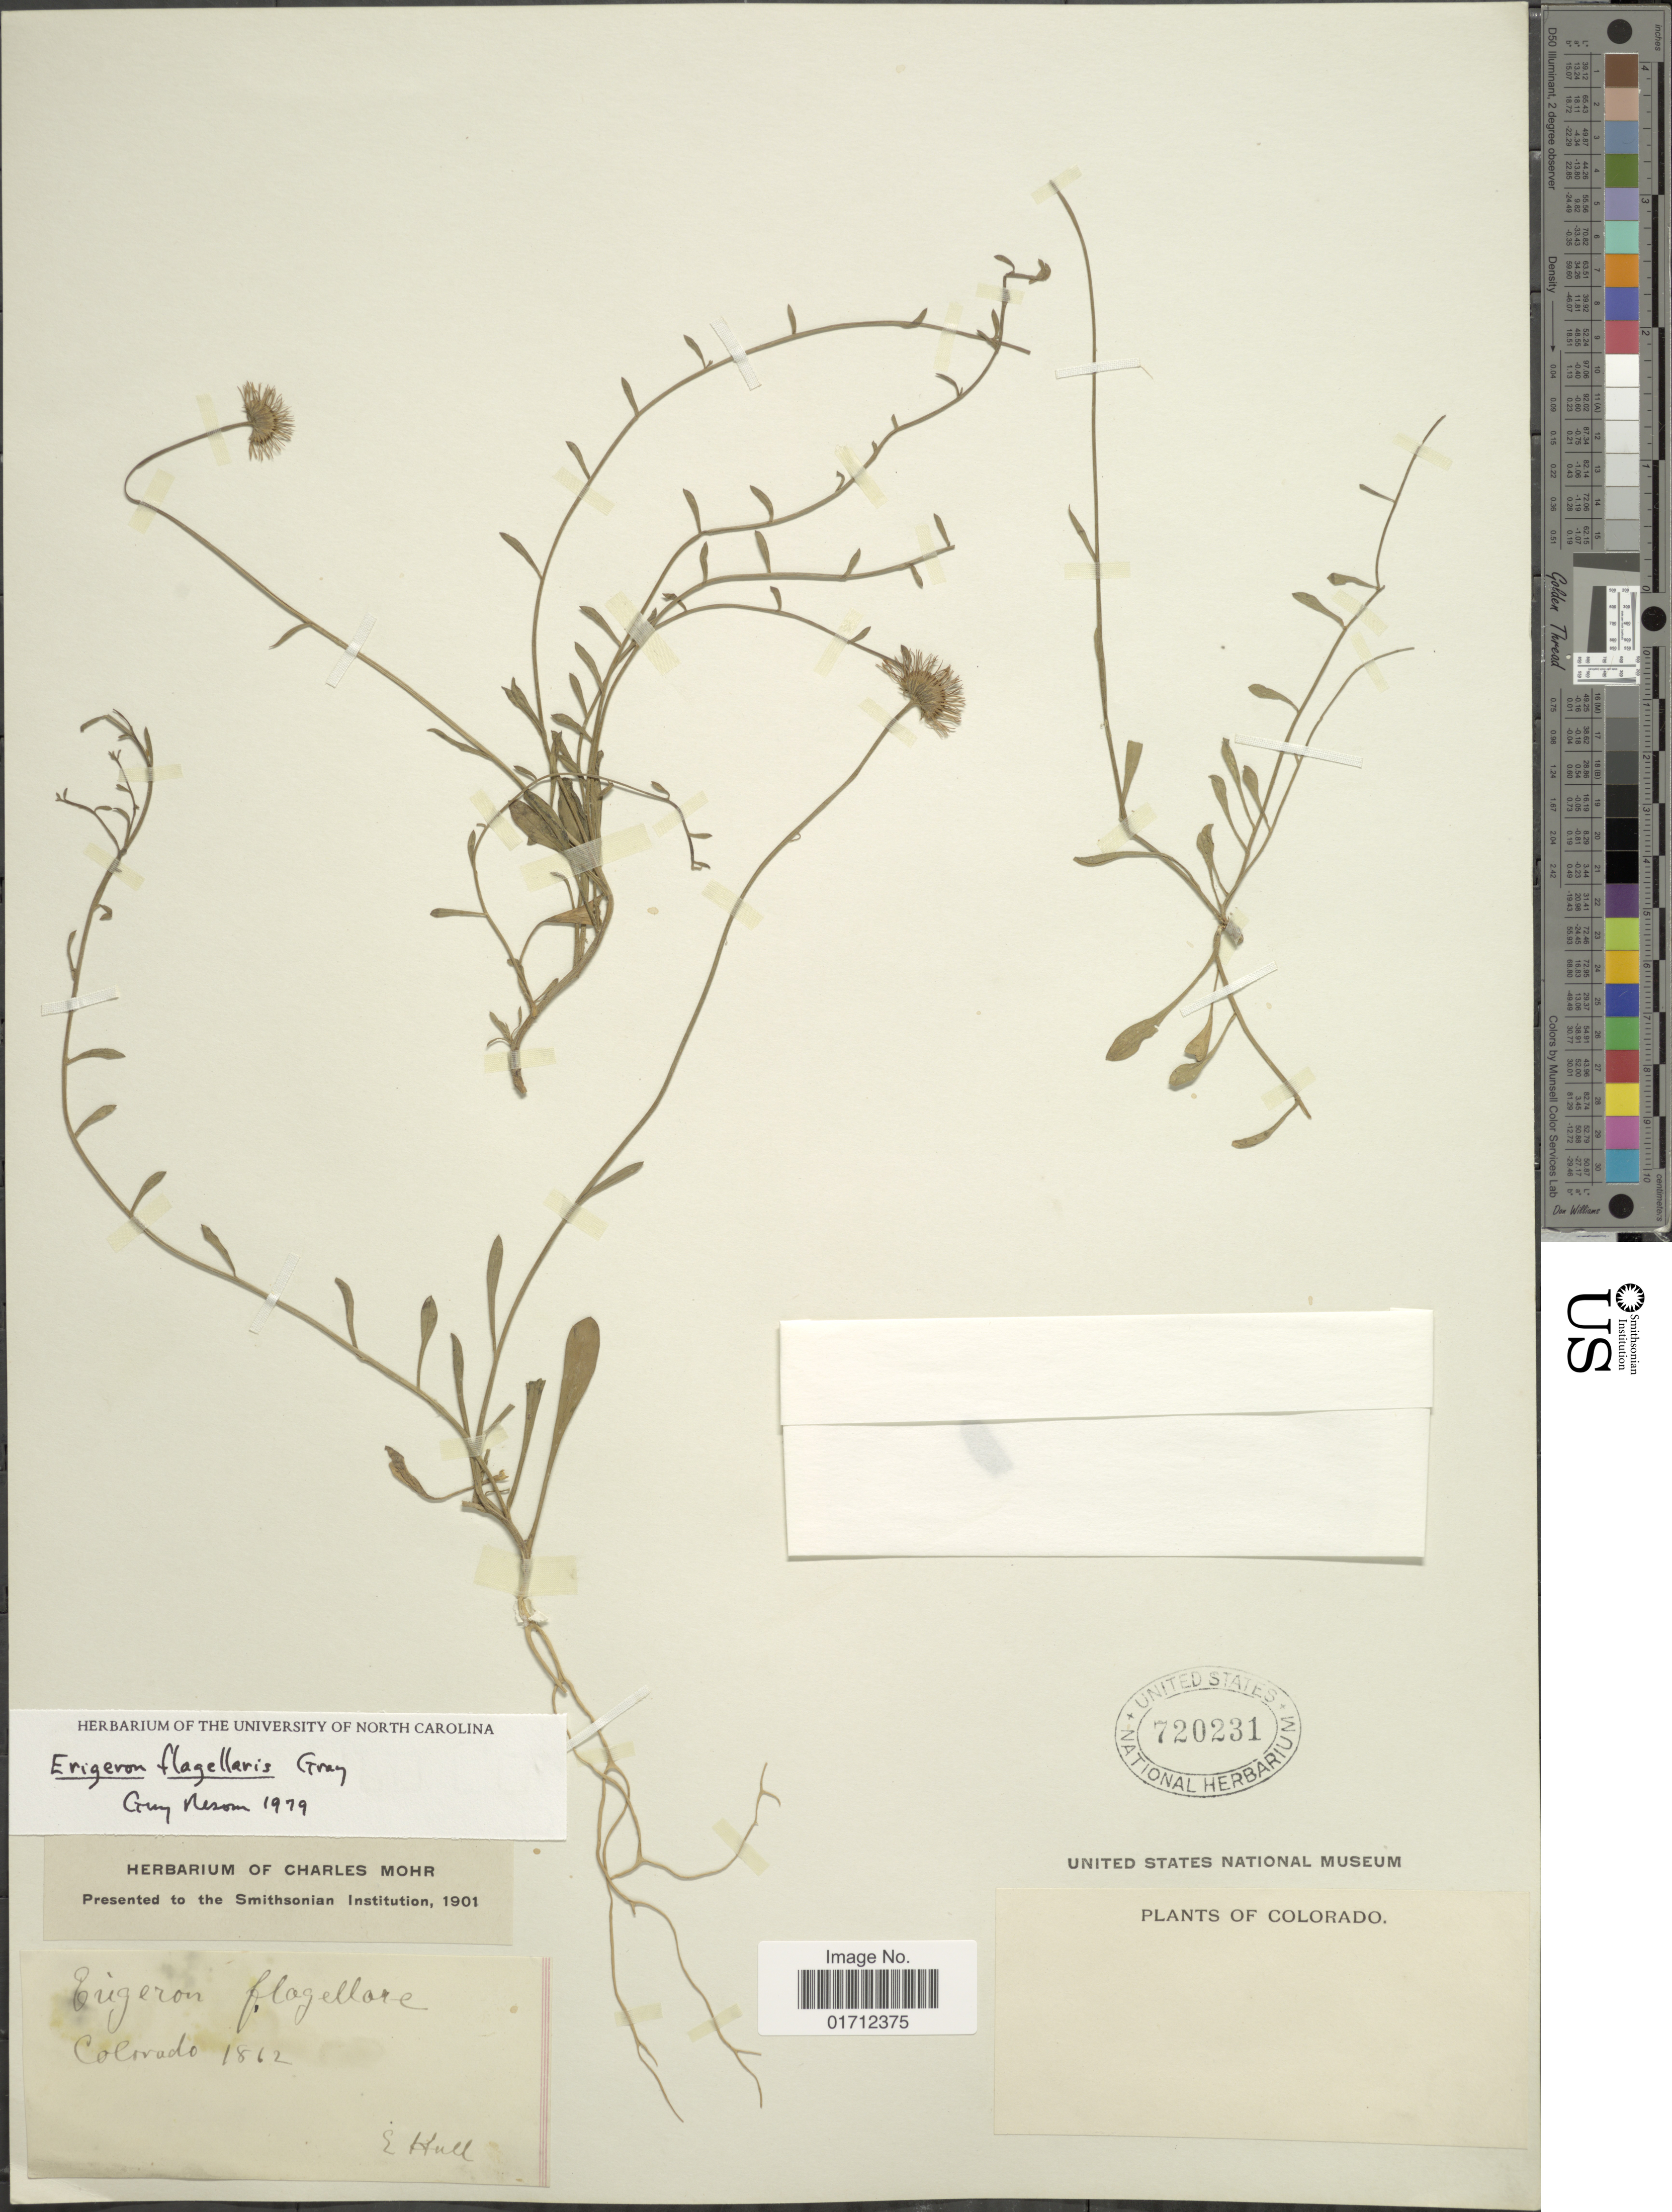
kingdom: Plantae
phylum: Tracheophyta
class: Magnoliopsida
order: Asterales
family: Asteraceae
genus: Erigeron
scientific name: Erigeron flagellaris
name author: A. Gray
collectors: E. Hall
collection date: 1862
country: United States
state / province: Colorado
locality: Colorado.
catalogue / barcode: US 720231